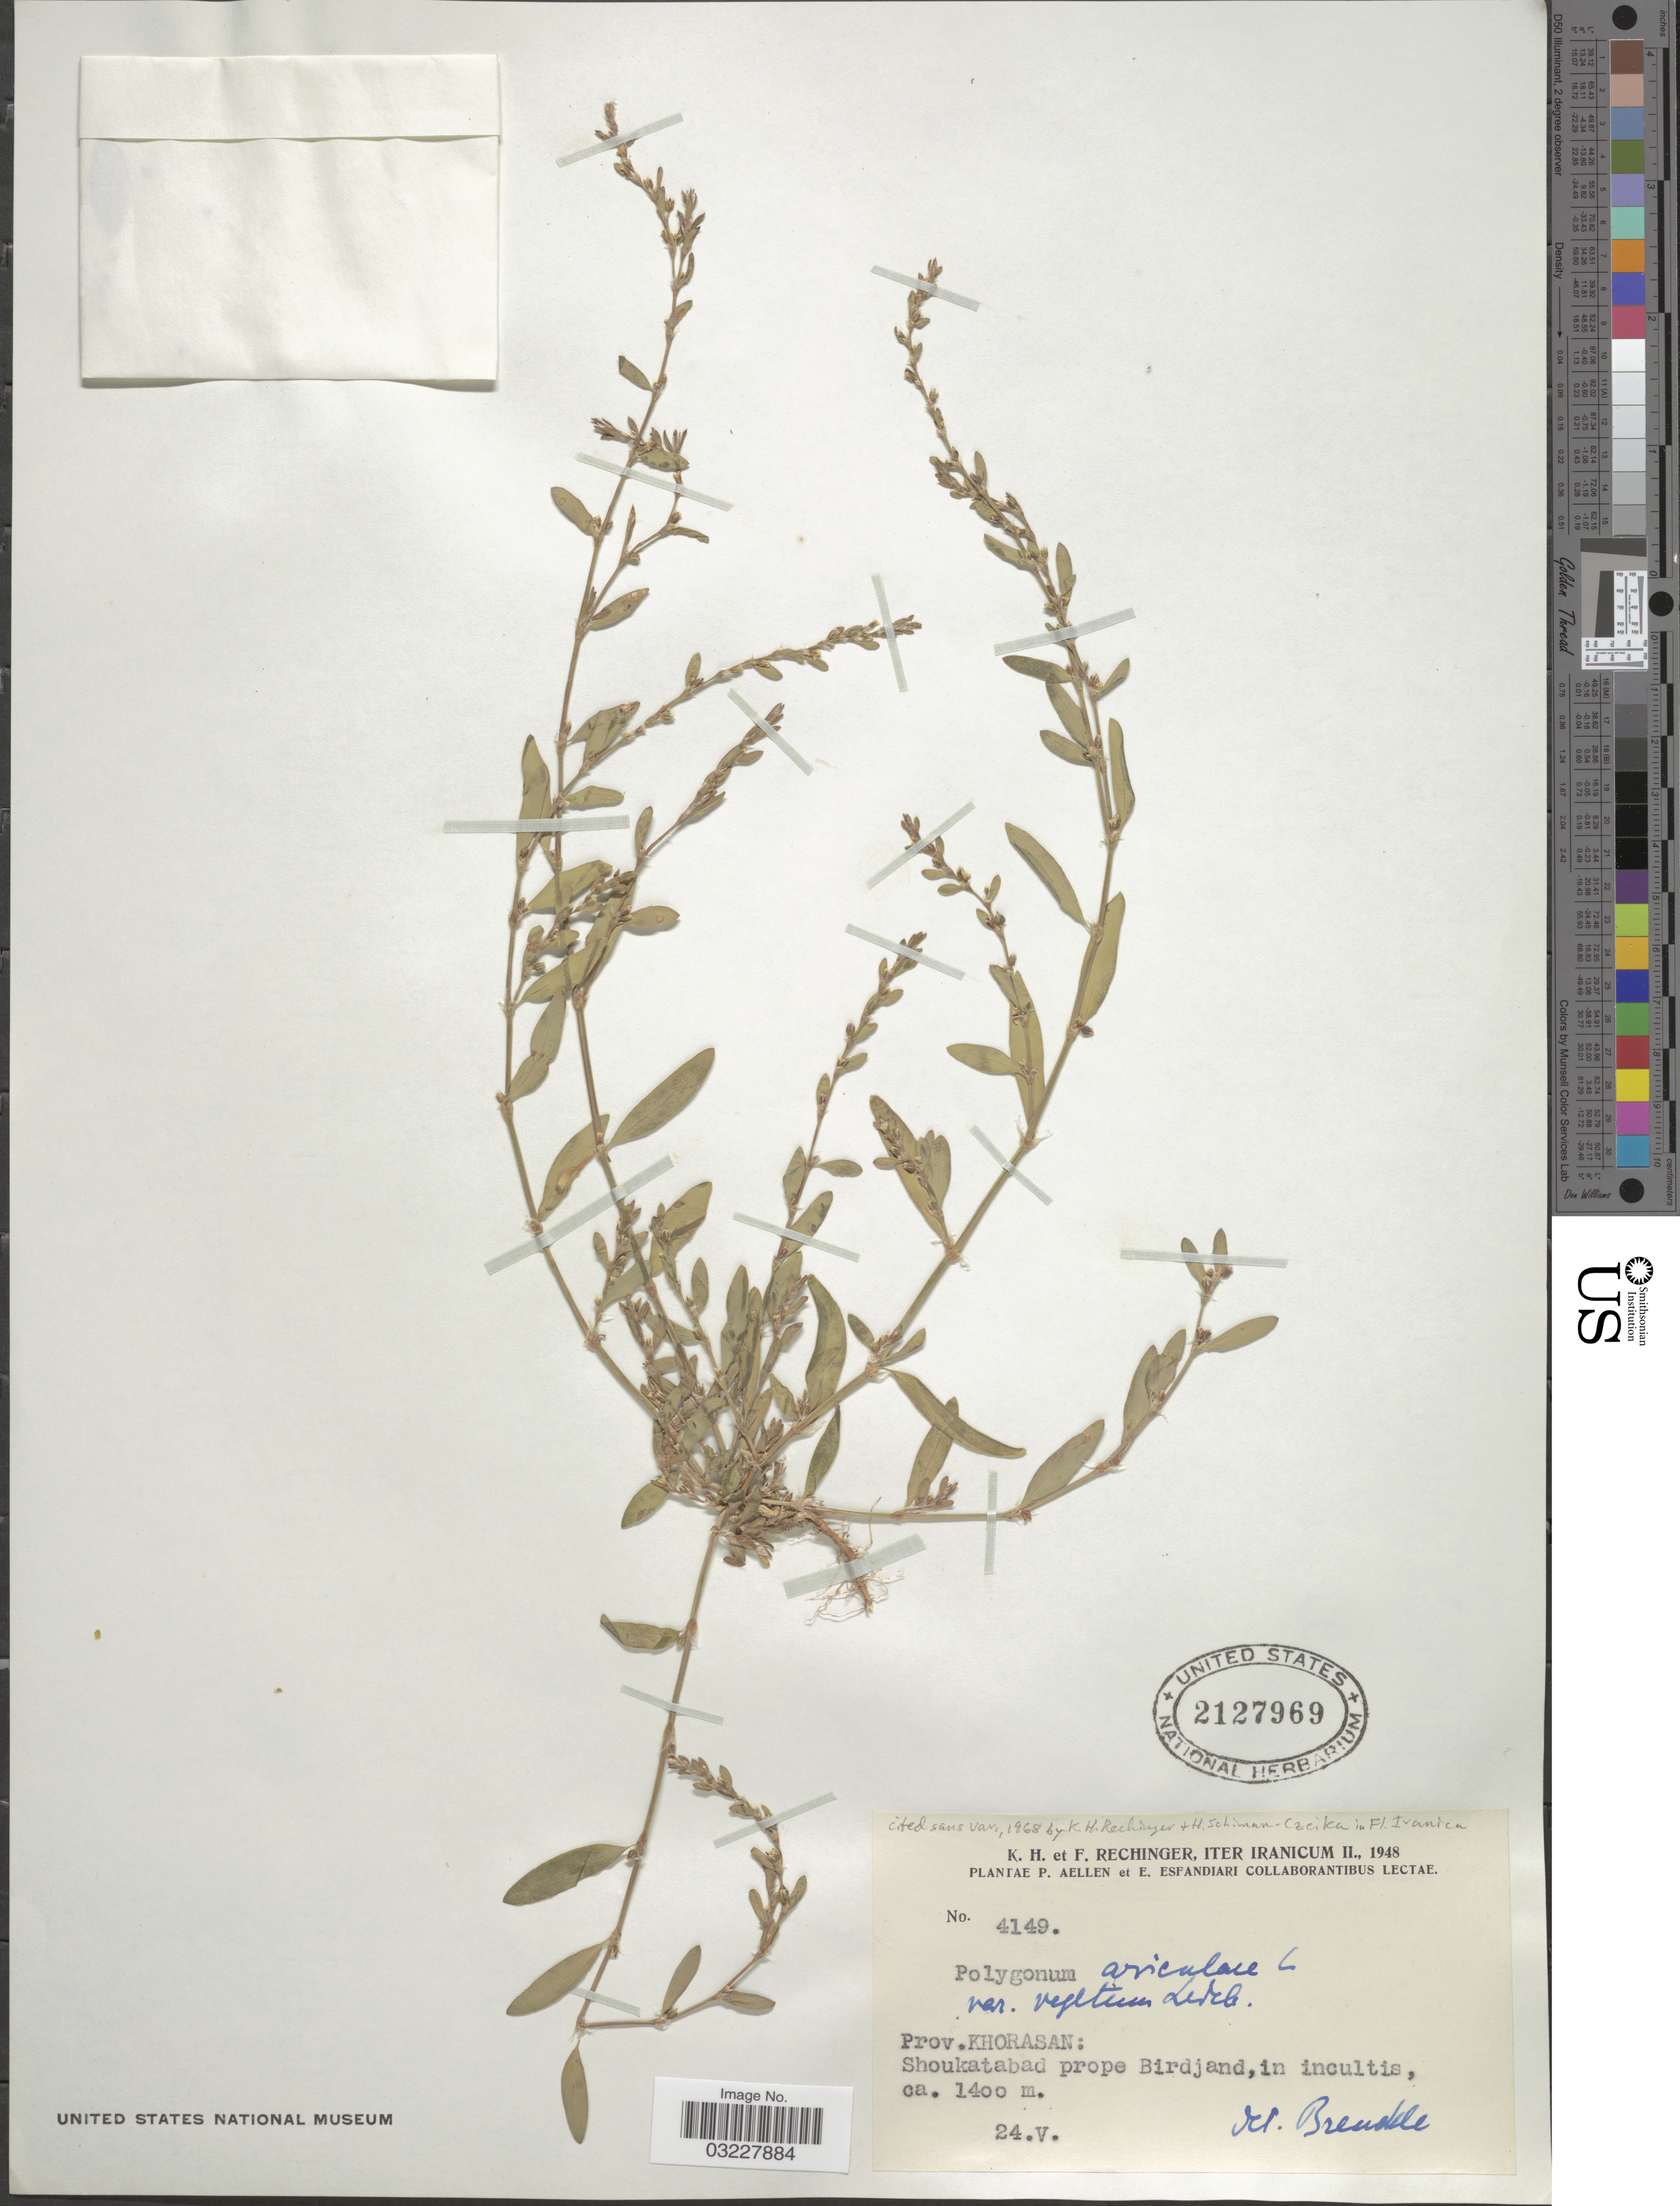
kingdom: Plantae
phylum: Tracheophyta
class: Magnoliopsida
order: Caryophyllales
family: Polygonaceae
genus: Polygonum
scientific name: Polygonum aviculare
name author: L.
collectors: K. H. Rechinger, F. Rechinger, P. Aellen & E. Esfandiari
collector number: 4149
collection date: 1948-05-24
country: Iran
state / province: Khorasan [obsolete]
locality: Prov. Khorasan: Shoukatabad prope Birdjand.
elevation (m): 1400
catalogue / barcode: US 2127969